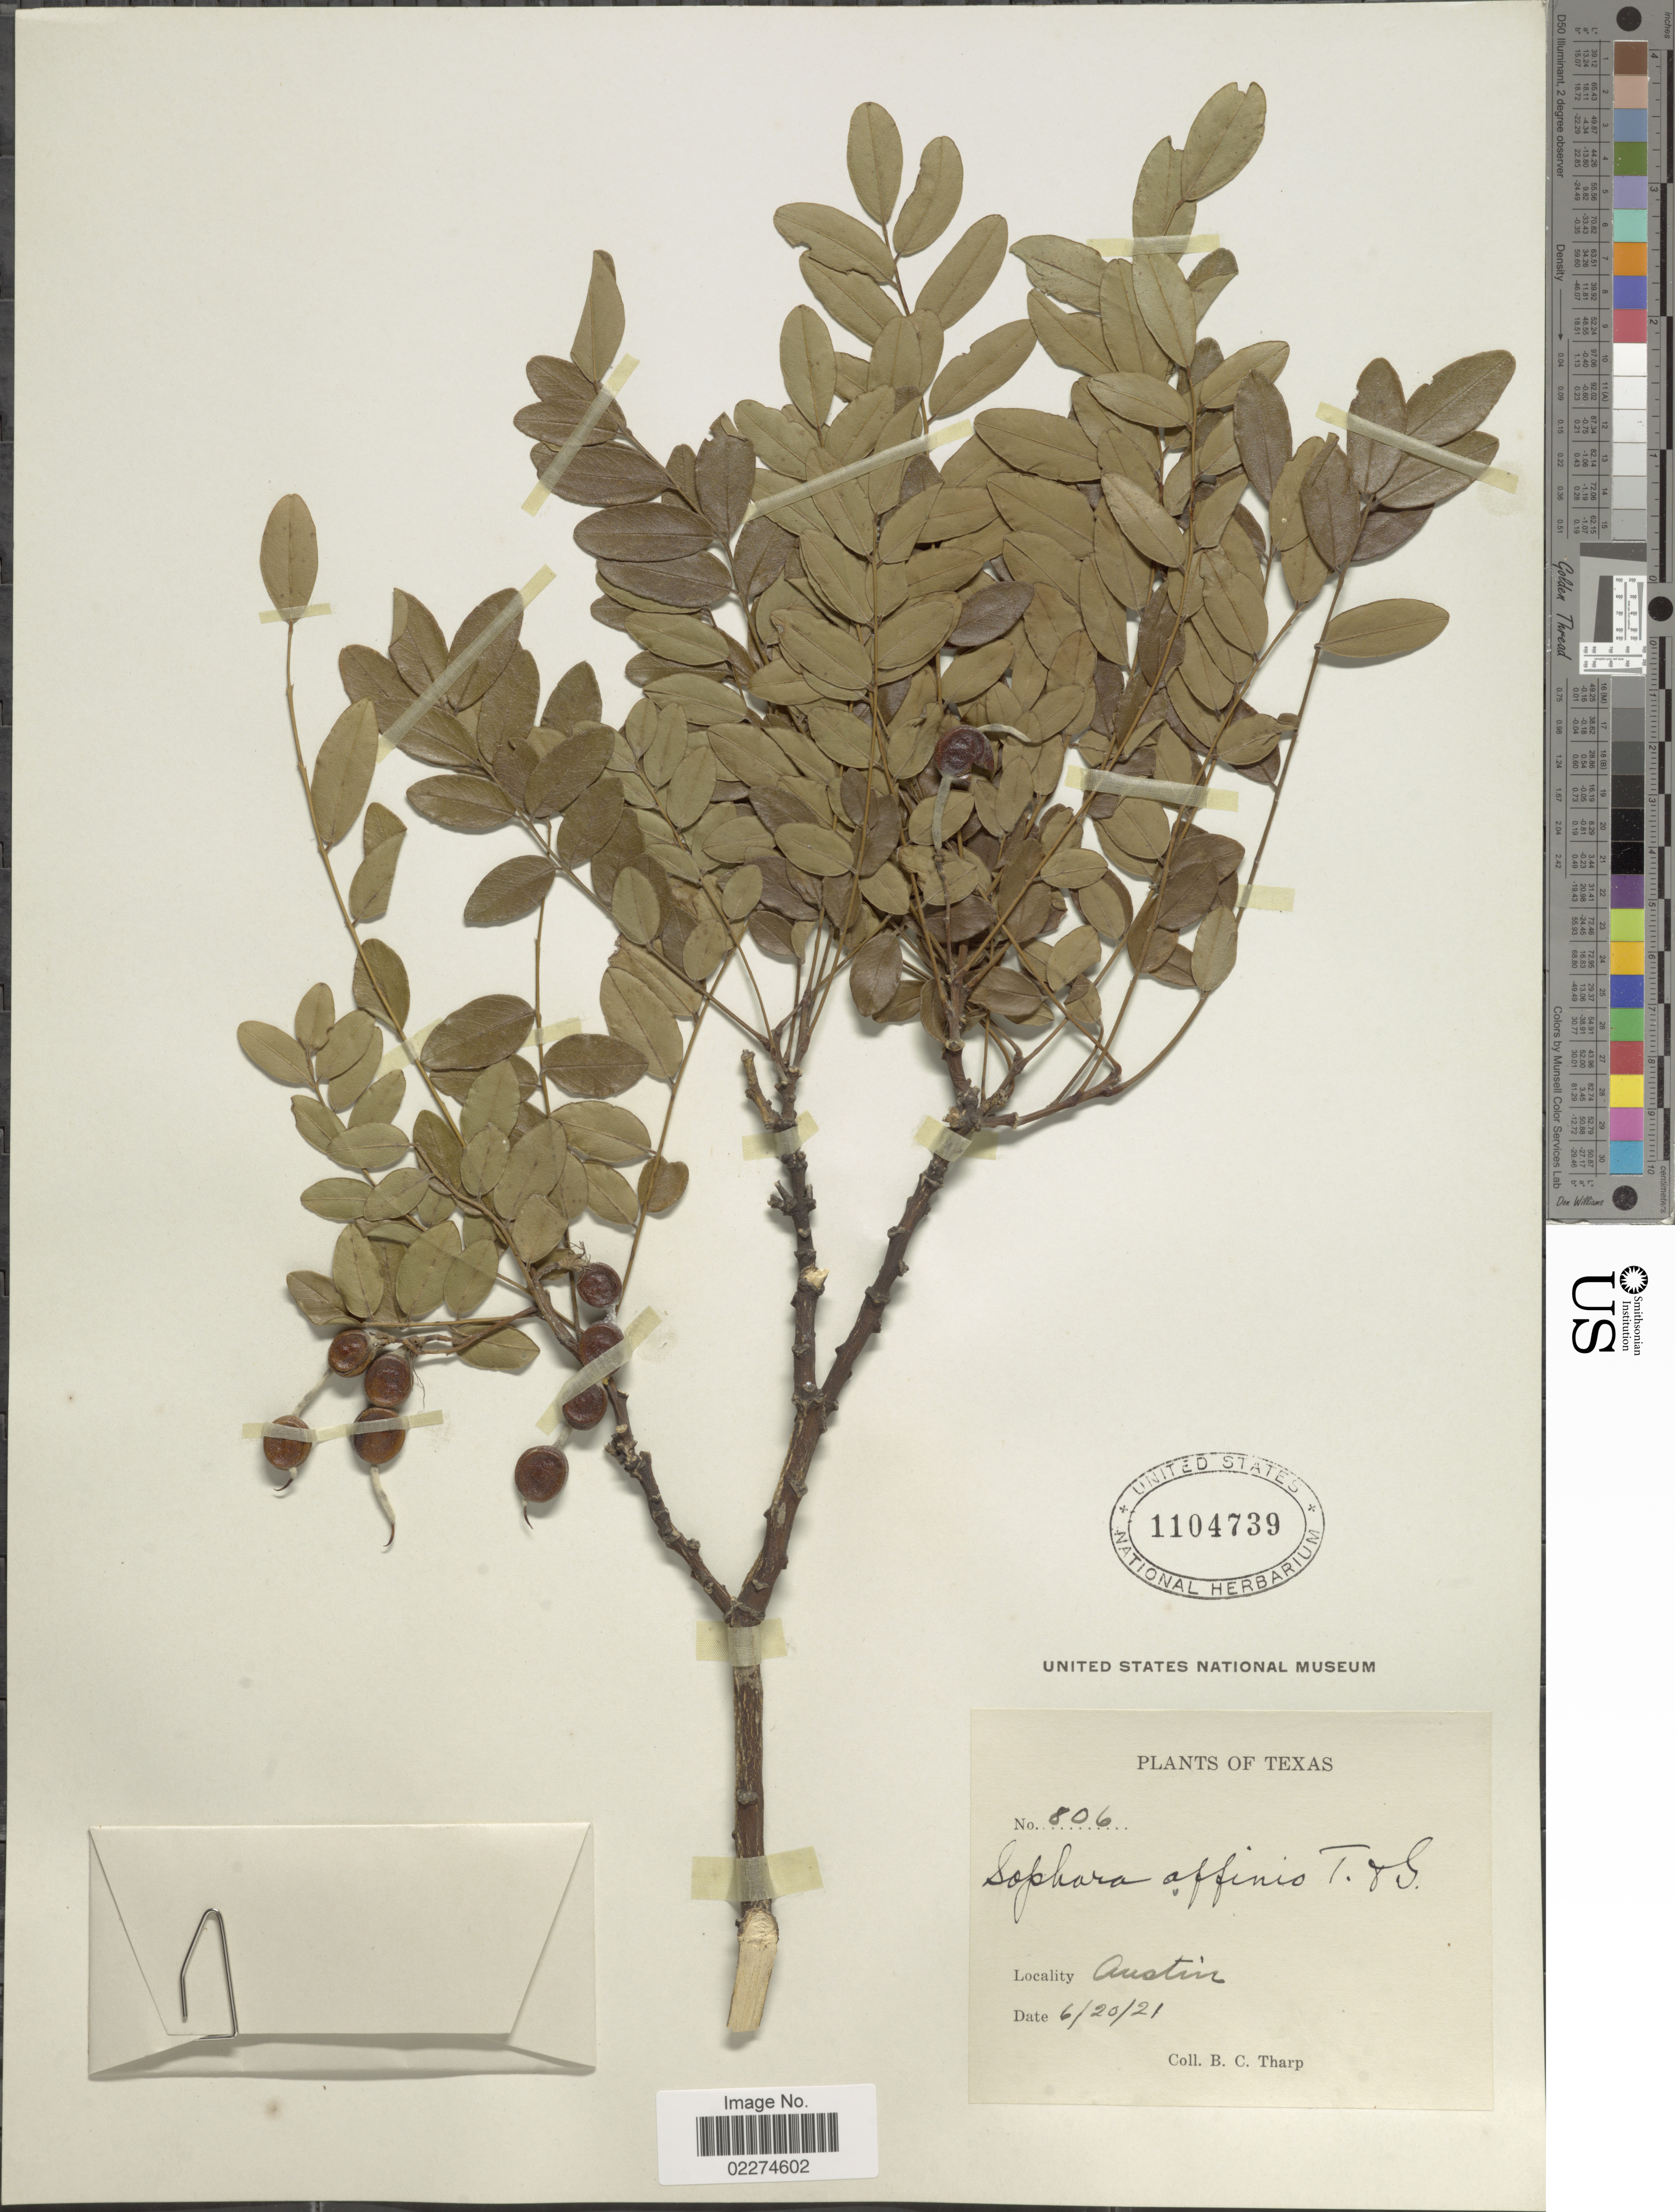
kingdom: Plantae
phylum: Tracheophyta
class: Magnoliopsida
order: Fabales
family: Fabaceae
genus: Sophora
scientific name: Sophora affinis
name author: Torr. & A. Gray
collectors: B. C. Tharp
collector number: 806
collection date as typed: Transcribed d/m/y: 20/6/21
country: United States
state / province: Texas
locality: Texas, Austin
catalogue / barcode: US 1104739